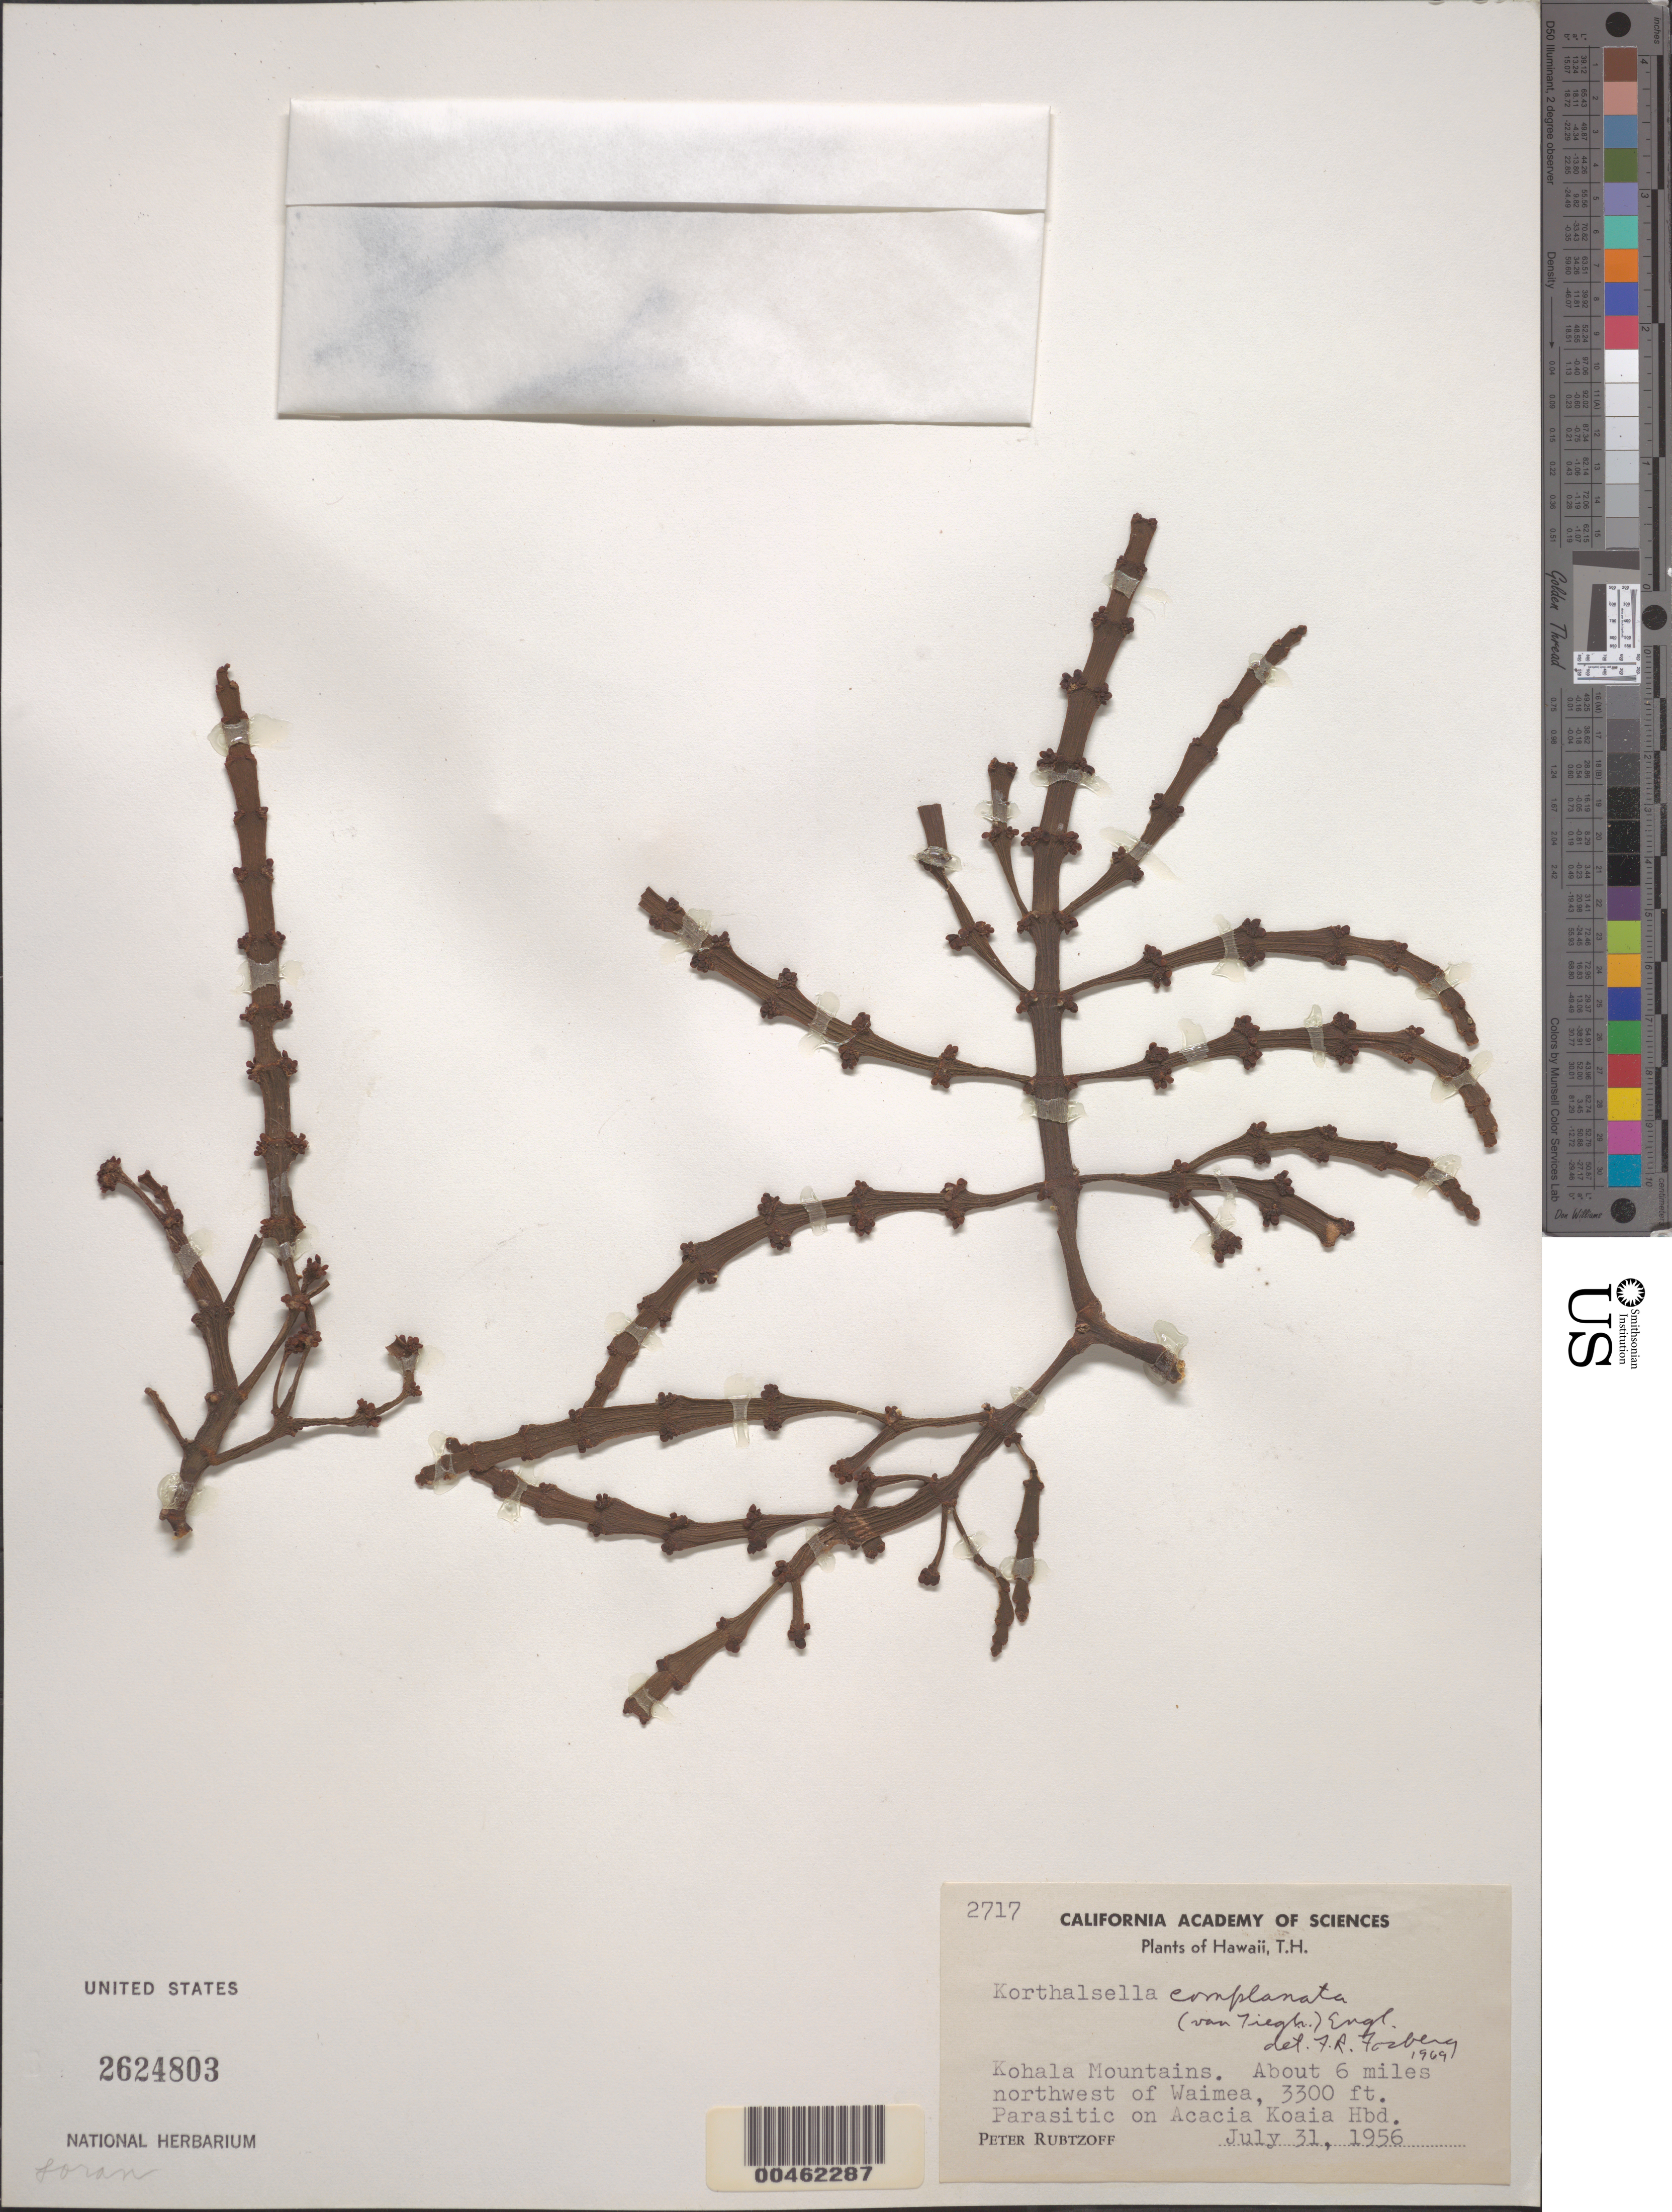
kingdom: Plantae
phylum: Tracheophyta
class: Magnoliopsida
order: Santalales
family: Viscaceae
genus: Korthalsella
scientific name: Korthalsella complanata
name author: (Tiegh.) Engl.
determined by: Fosberg, F. R.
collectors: P. Rubtzoff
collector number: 2717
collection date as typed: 31 Jul 1956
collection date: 1956-07-31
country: United States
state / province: Hawaii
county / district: Hawaii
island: Hawaii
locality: Kohala Mts. About 6 mi NW of Waimea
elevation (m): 1006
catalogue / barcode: US 2624803